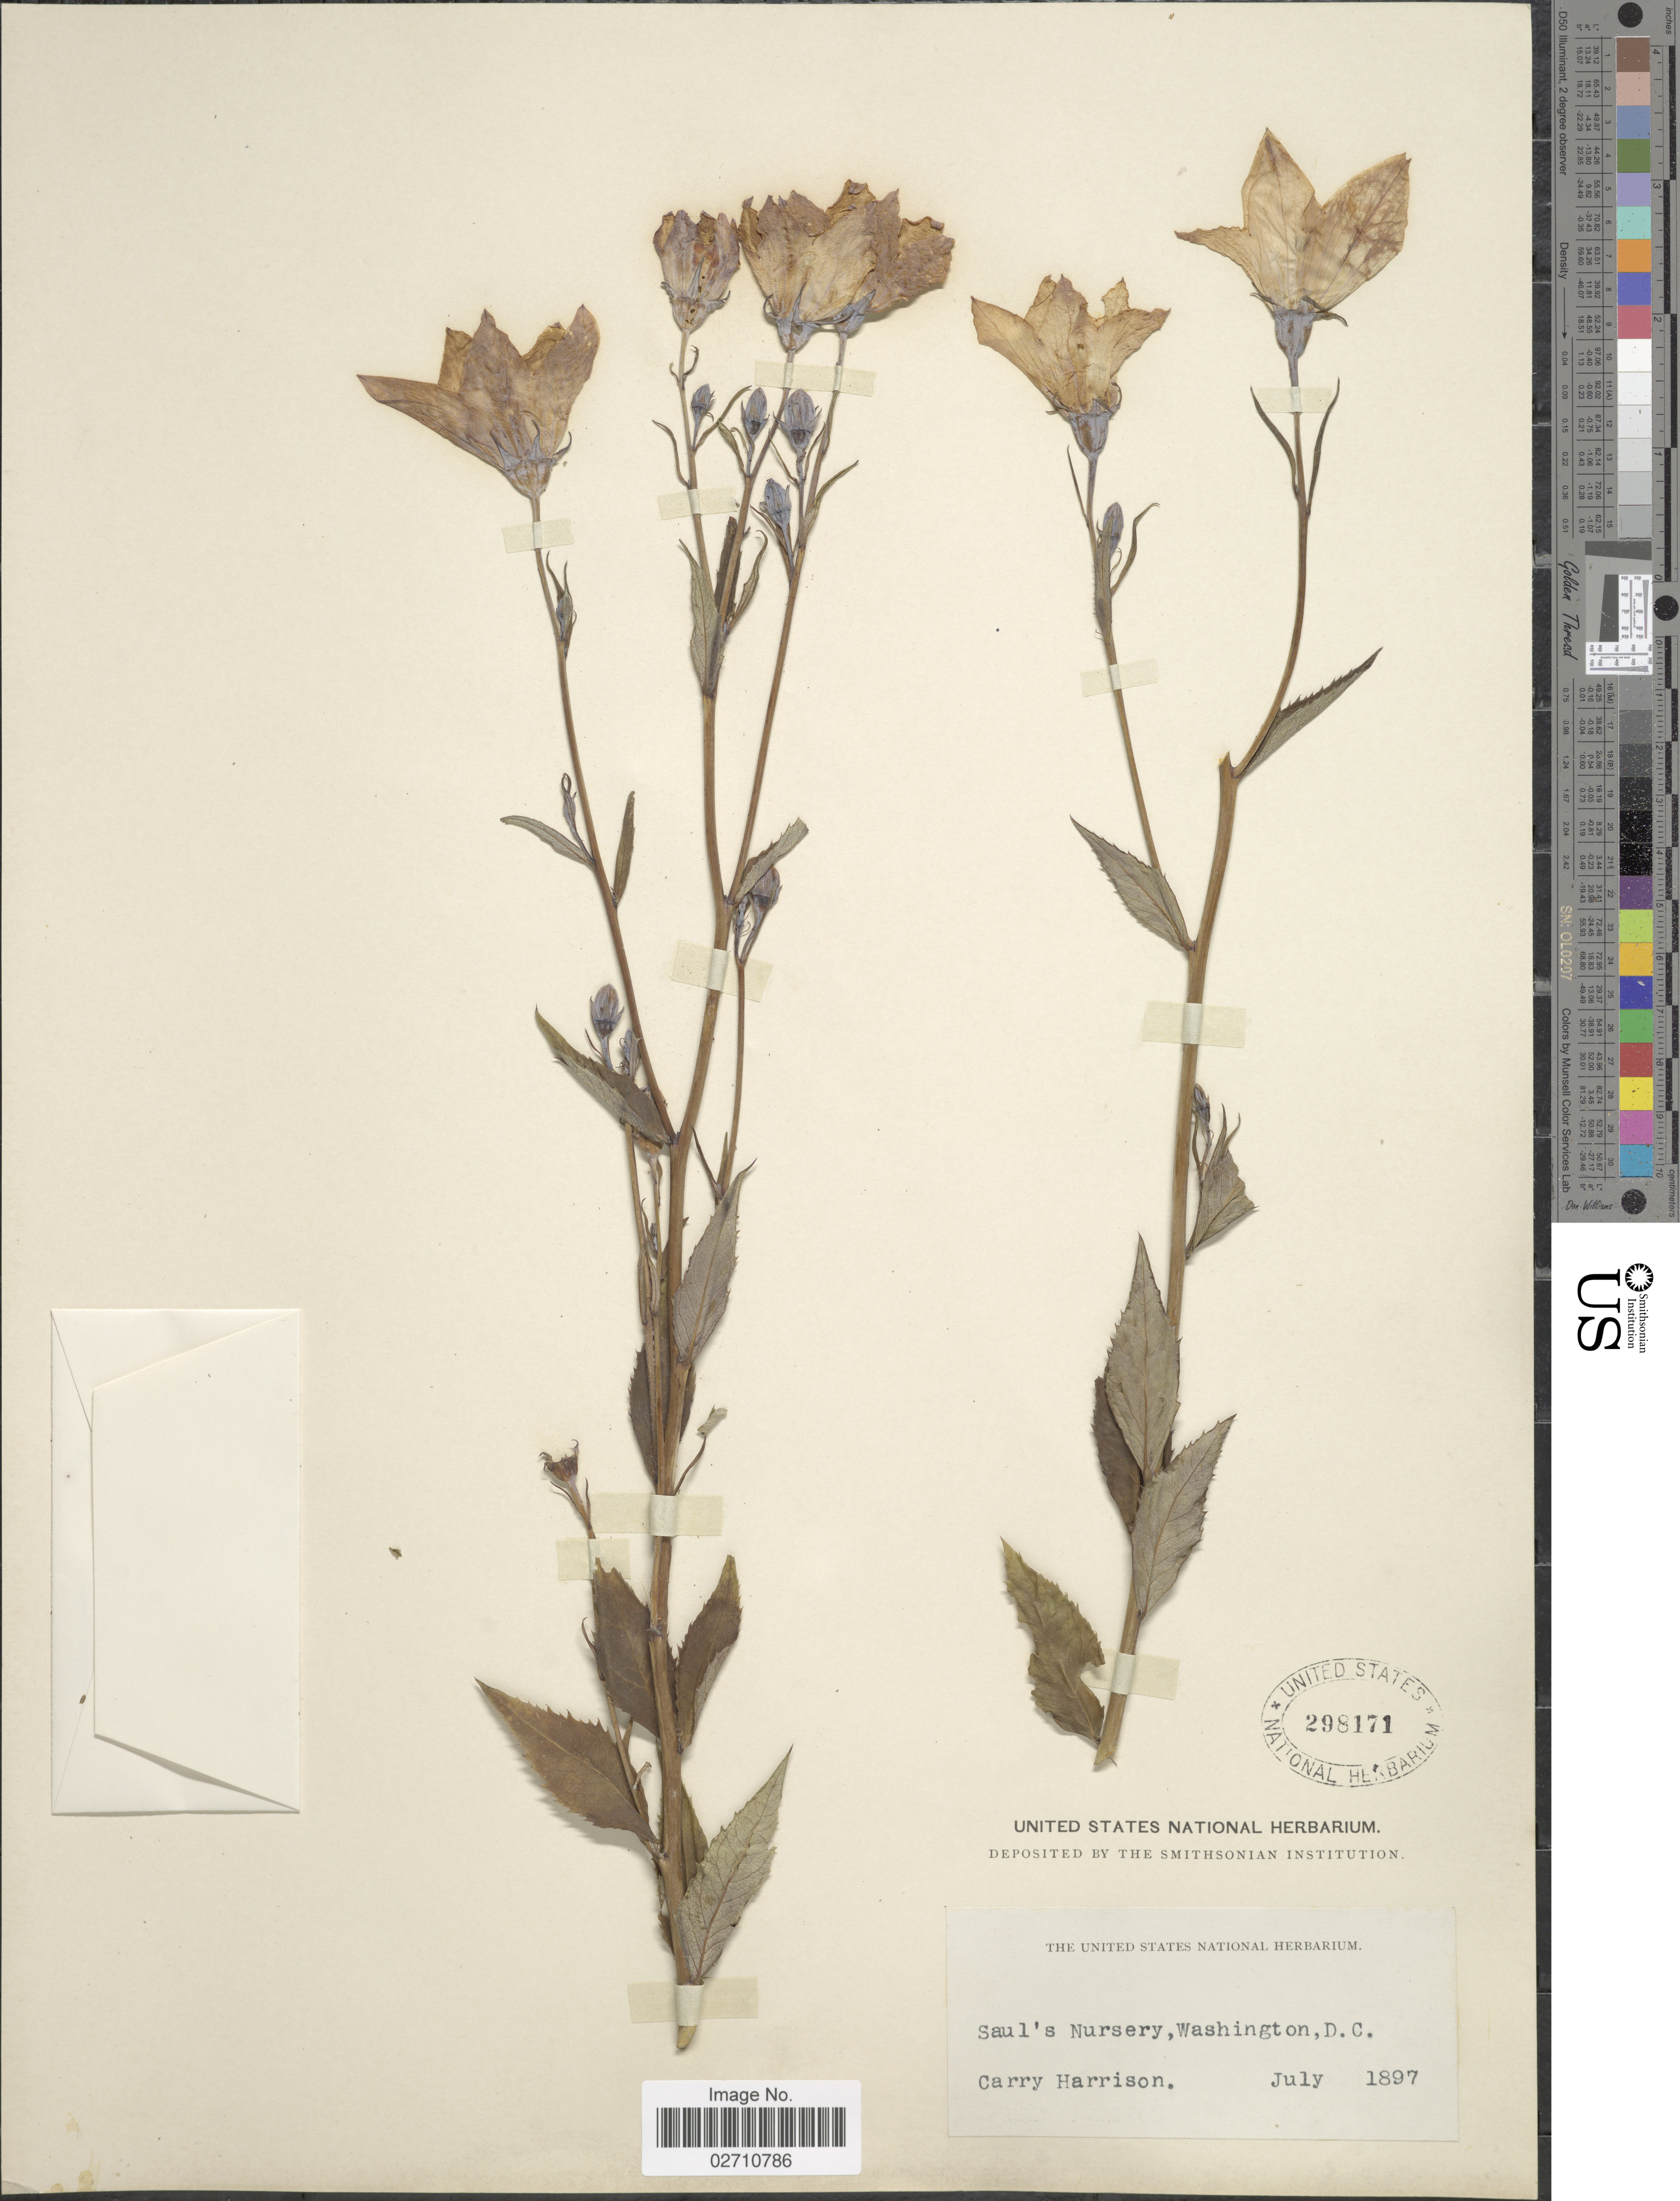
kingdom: Plantae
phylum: Tracheophyta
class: Magnoliopsida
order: Asterales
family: Campanulaceae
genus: Platycodon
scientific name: Platycodon grandiflorus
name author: (Jacq.) A. DC.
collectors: C. Harrison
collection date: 1897-07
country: United States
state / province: District of Columbia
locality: Saul's Nursery, Washington D.C.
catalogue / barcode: US 298171